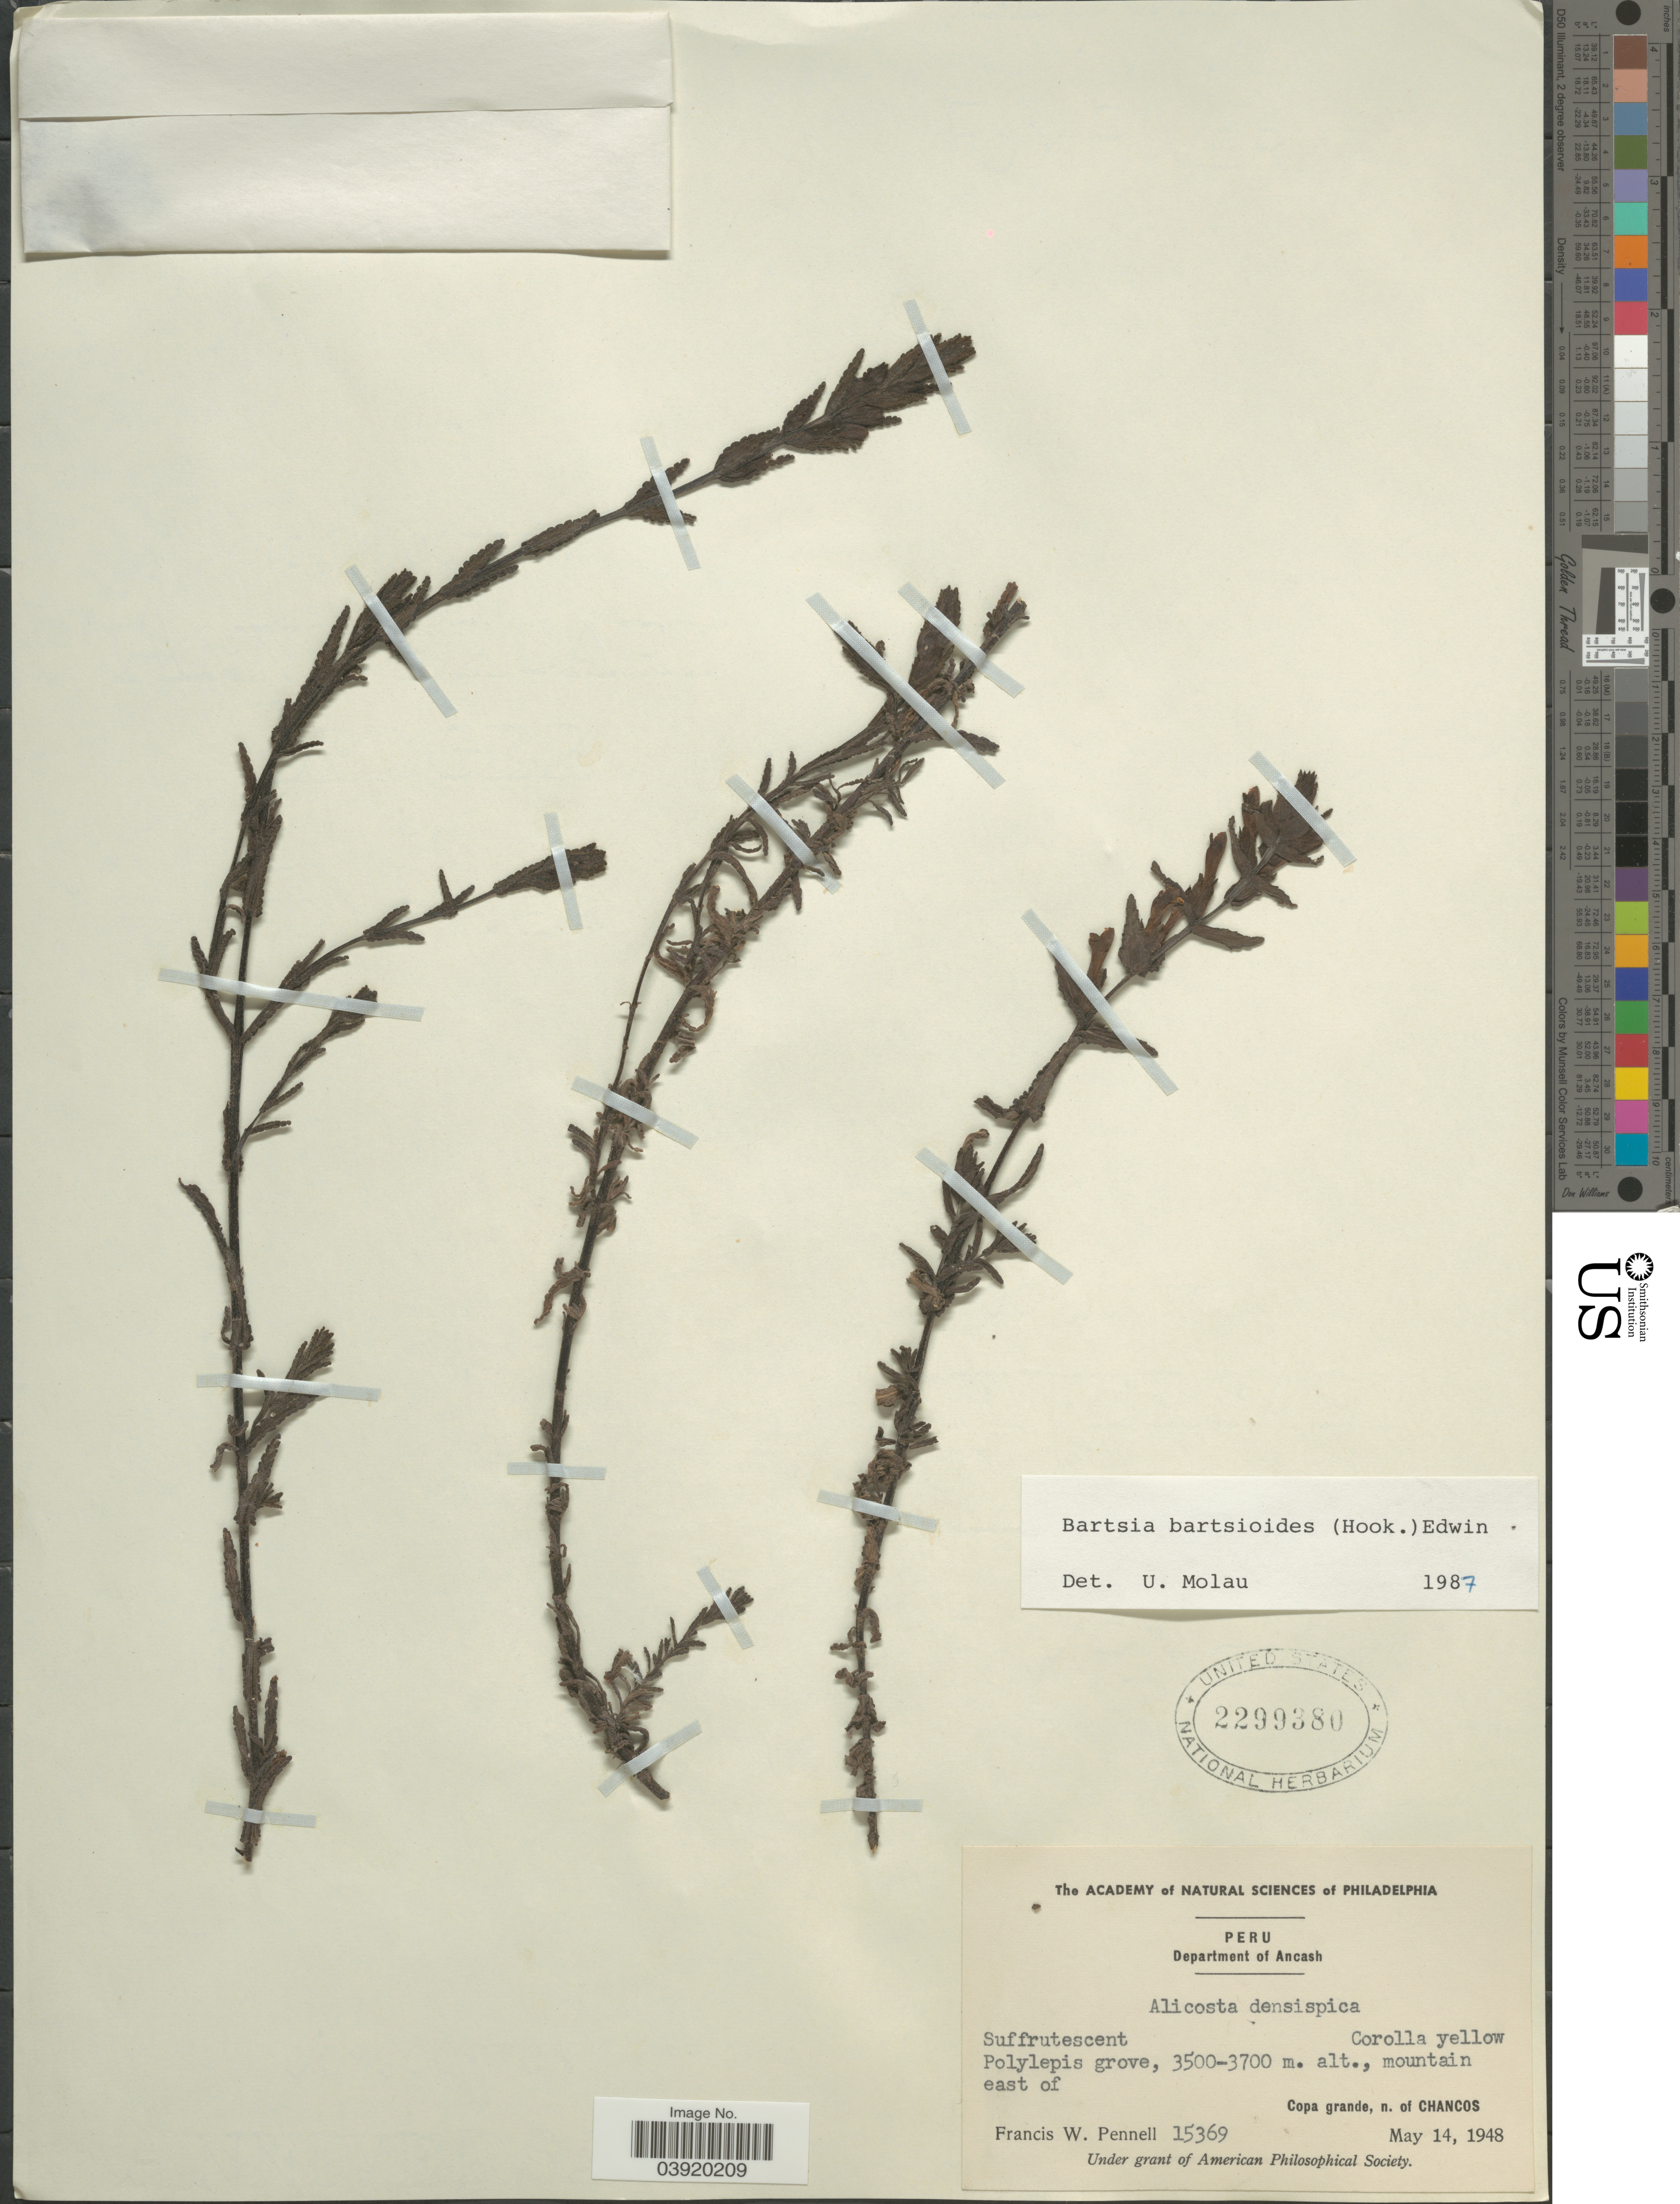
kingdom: Plantae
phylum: Tracheophyta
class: Magnoliopsida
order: Lamiales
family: Orobanchaceae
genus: Bartsia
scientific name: Bartsia bartsioides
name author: (Hook.) Edwin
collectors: F. W. Pennell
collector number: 15369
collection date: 1948-05-14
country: Peru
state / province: Ancash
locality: Department of Ancash. Mountain east of Copa grande, n. of Chancos.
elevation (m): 3500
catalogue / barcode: US 2299380